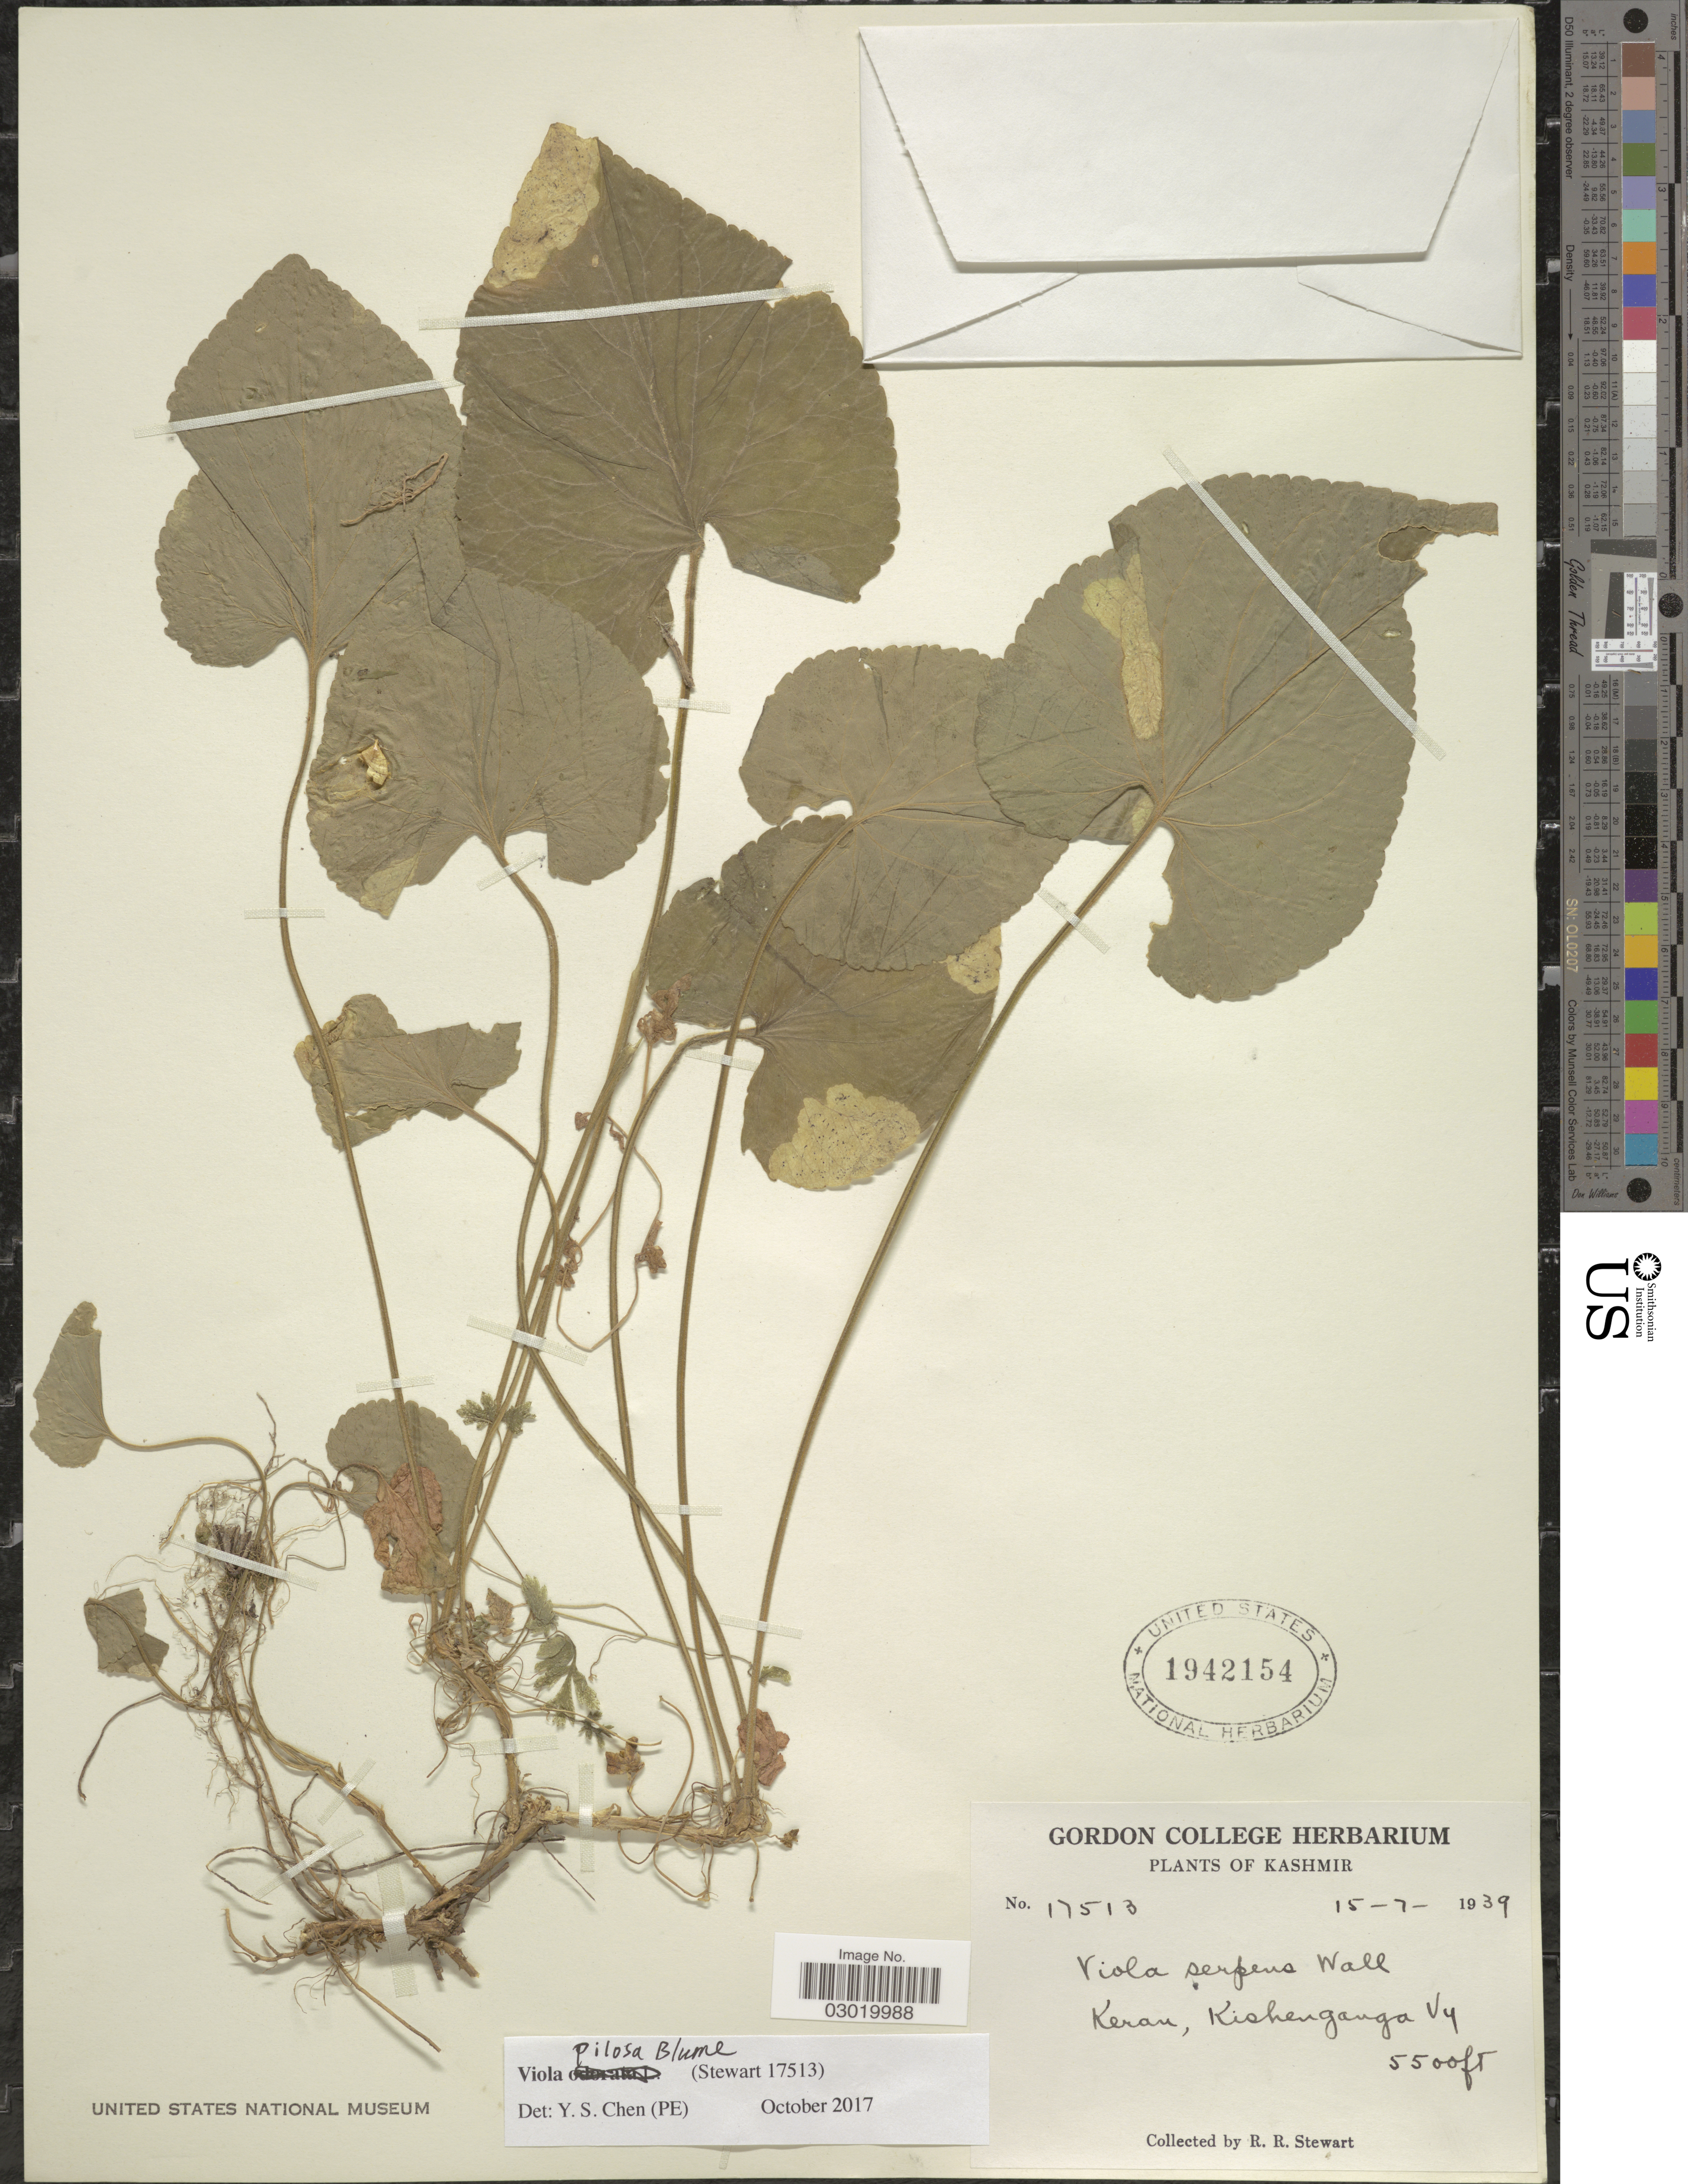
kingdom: Plantae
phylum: Tracheophyta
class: Magnoliopsida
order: Malpighiales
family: Violaceae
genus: Viola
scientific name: Viola pilosa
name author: Blume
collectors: R. Stewart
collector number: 17513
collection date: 1939-07-15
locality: Kashmir. Kerau, Kishenganga Vy.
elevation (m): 1676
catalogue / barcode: US 1942154